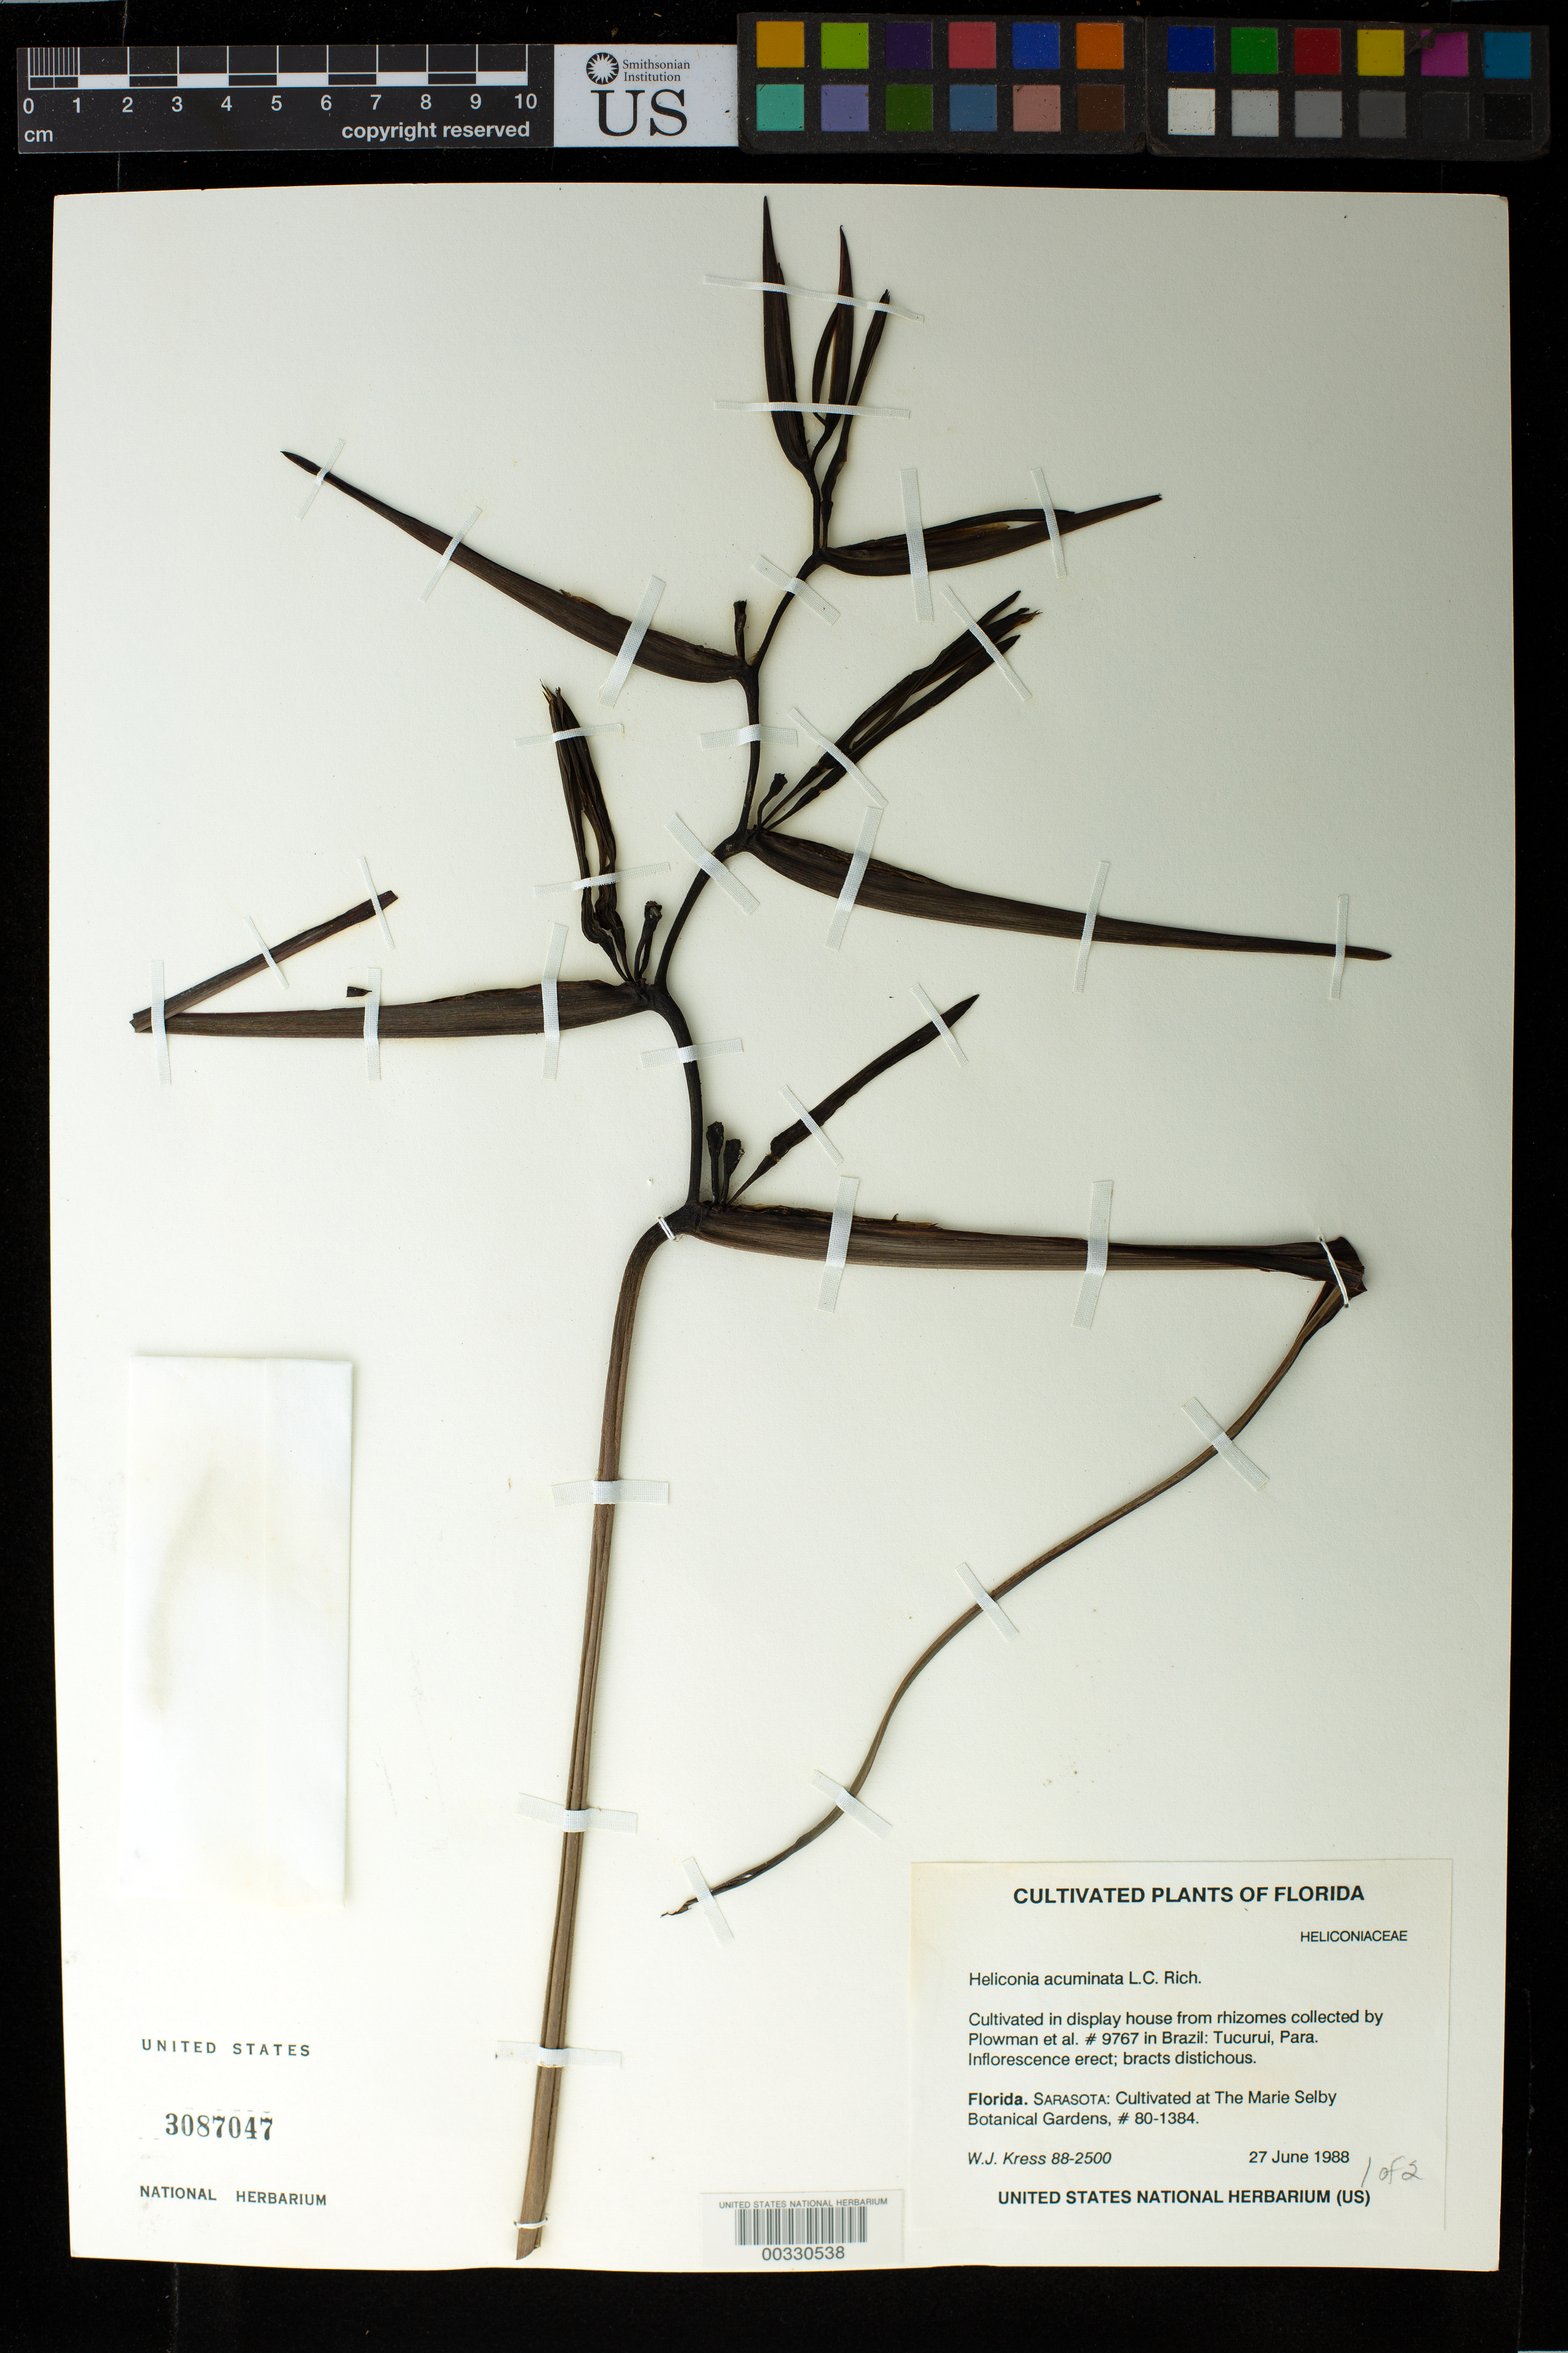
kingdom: Plantae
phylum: Tracheophyta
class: Liliopsida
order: Zingiberales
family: Heliconiaceae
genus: Heliconia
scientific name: Heliconia acuminata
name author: A. Rich.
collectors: W. J. Kress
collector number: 88-2500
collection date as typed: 27 Jun 1988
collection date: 1988-06-27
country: Brazil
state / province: Pará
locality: Tucurui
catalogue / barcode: US 3087047